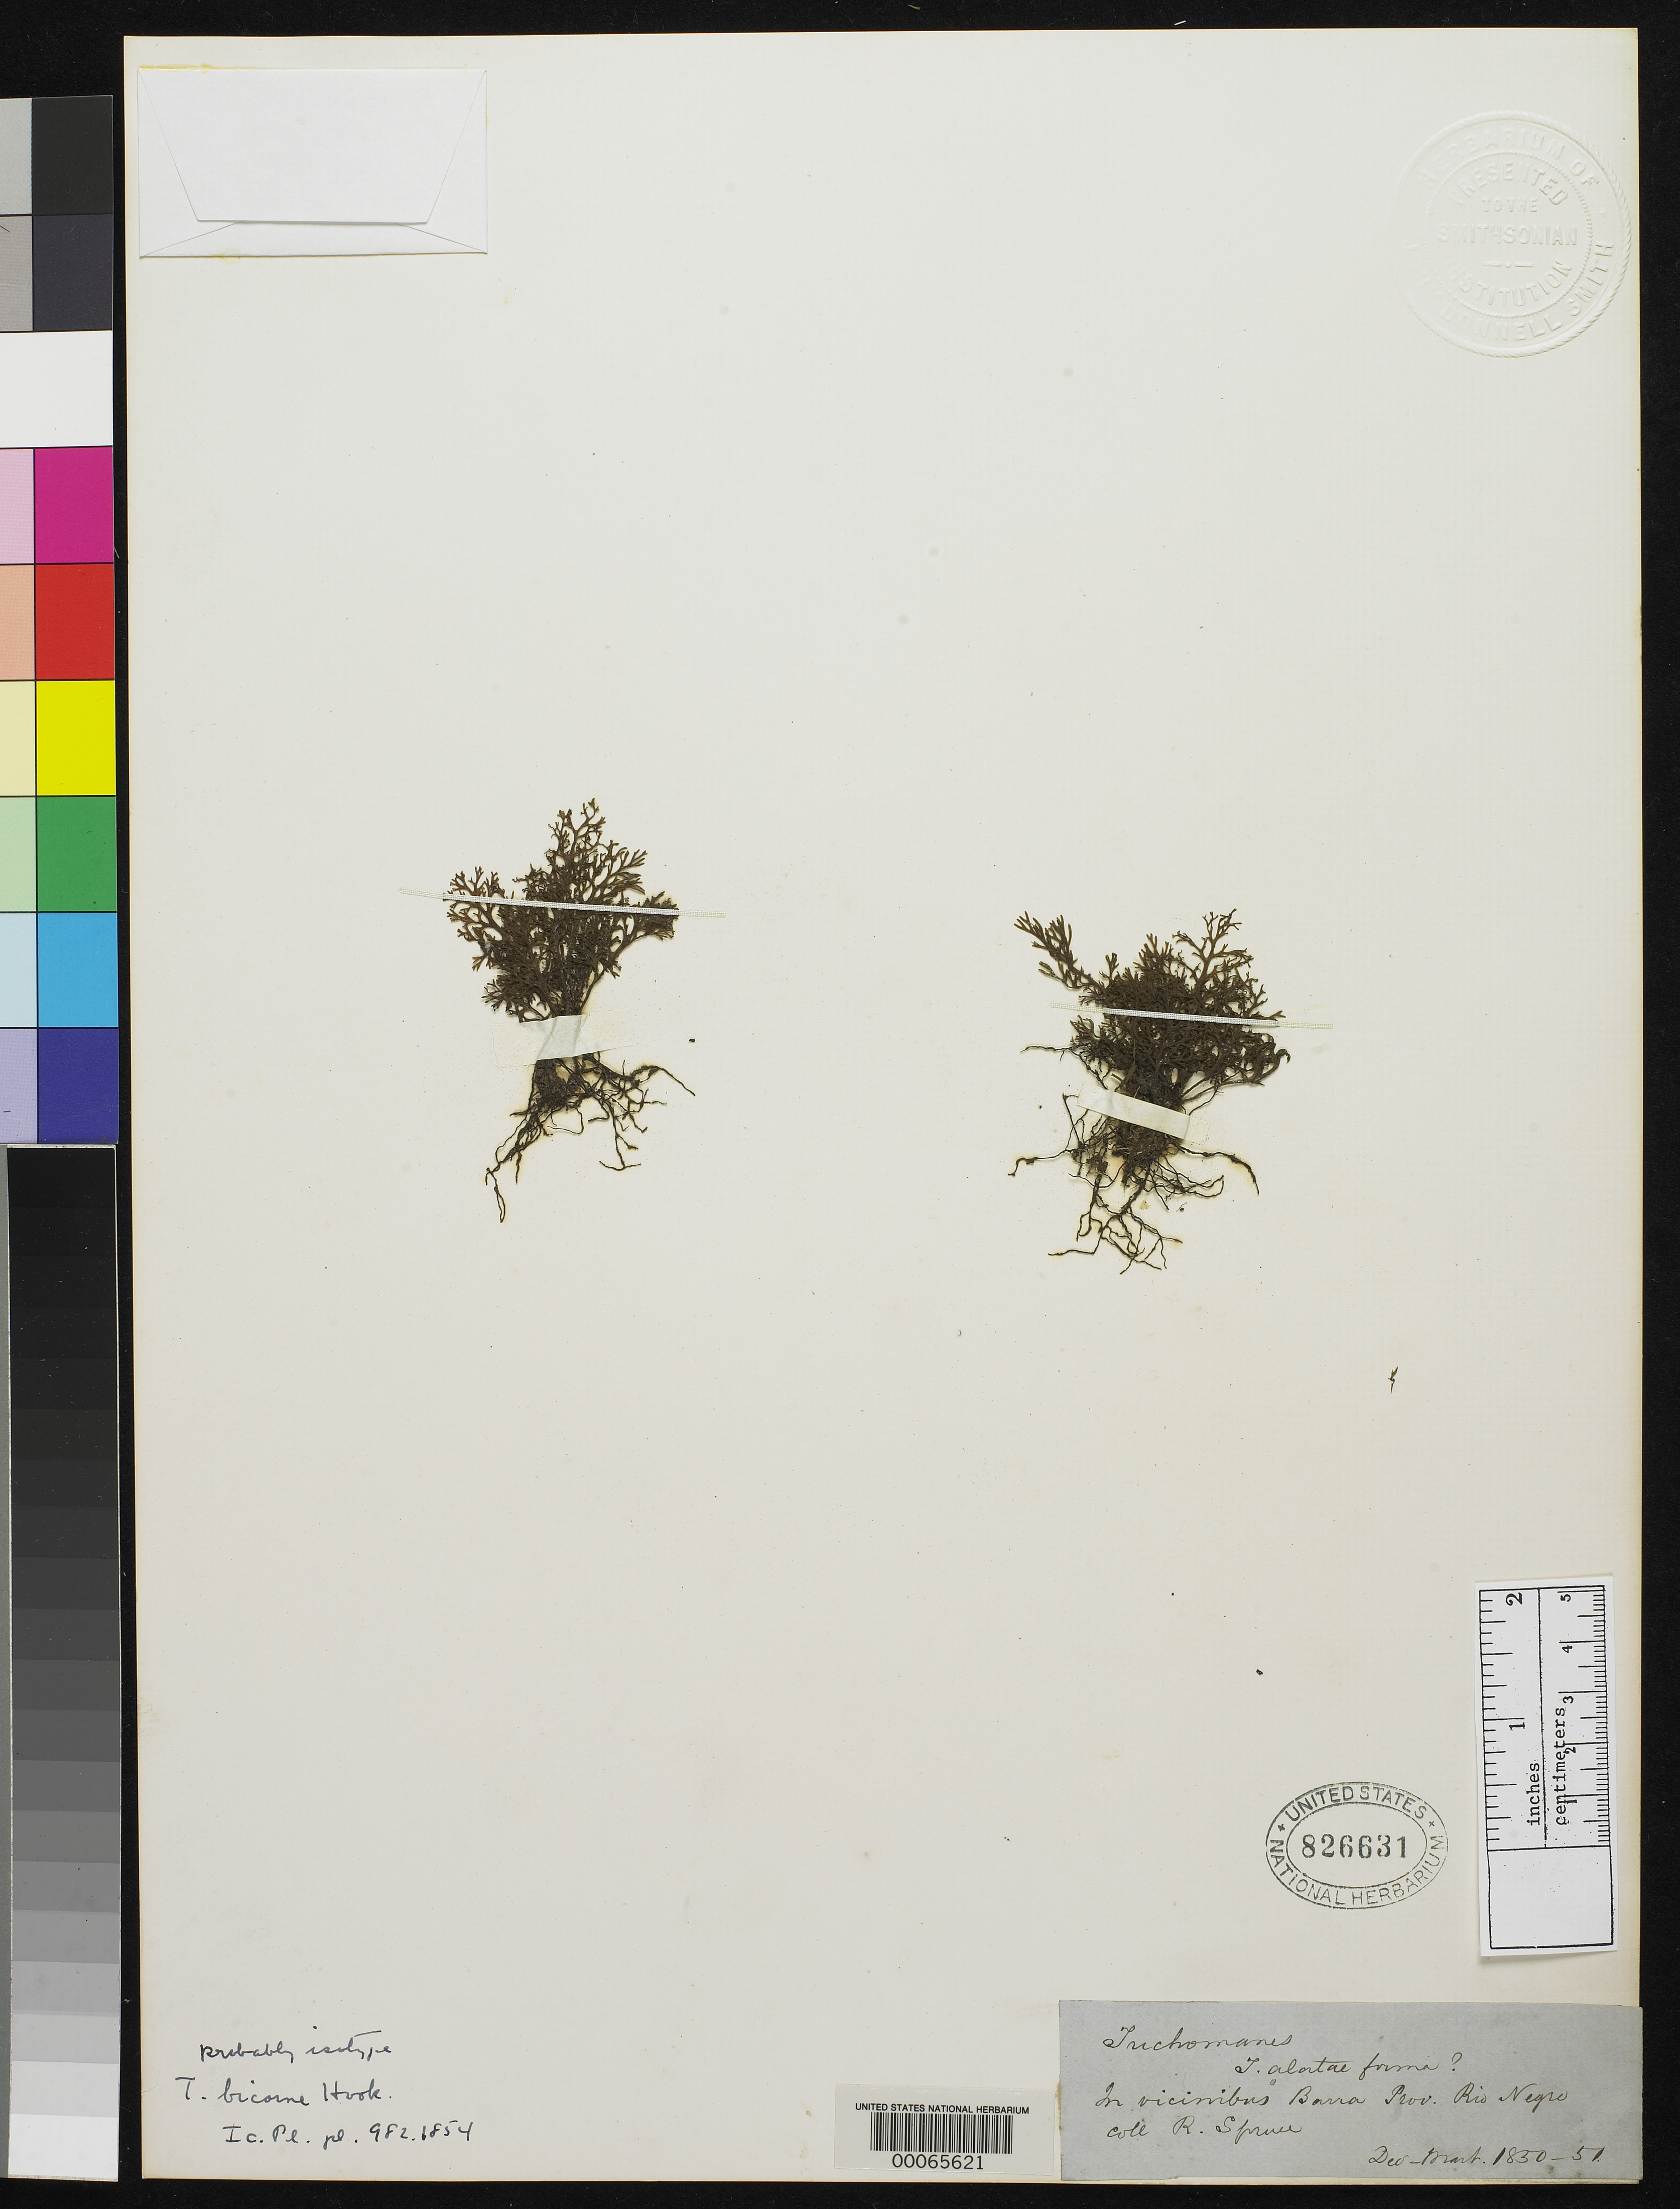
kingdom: Plantae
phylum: Tracheophyta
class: Polypodiopsida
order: Hymenophyllales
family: Hymenophyllaceae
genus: Trichomanes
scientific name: Trichomanes bicorne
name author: Hook.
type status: Type Collection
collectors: R. Spruce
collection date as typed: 1850 to -- --- 1851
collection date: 1850/1851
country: Brazil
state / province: Minas Gerais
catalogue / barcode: US 826631